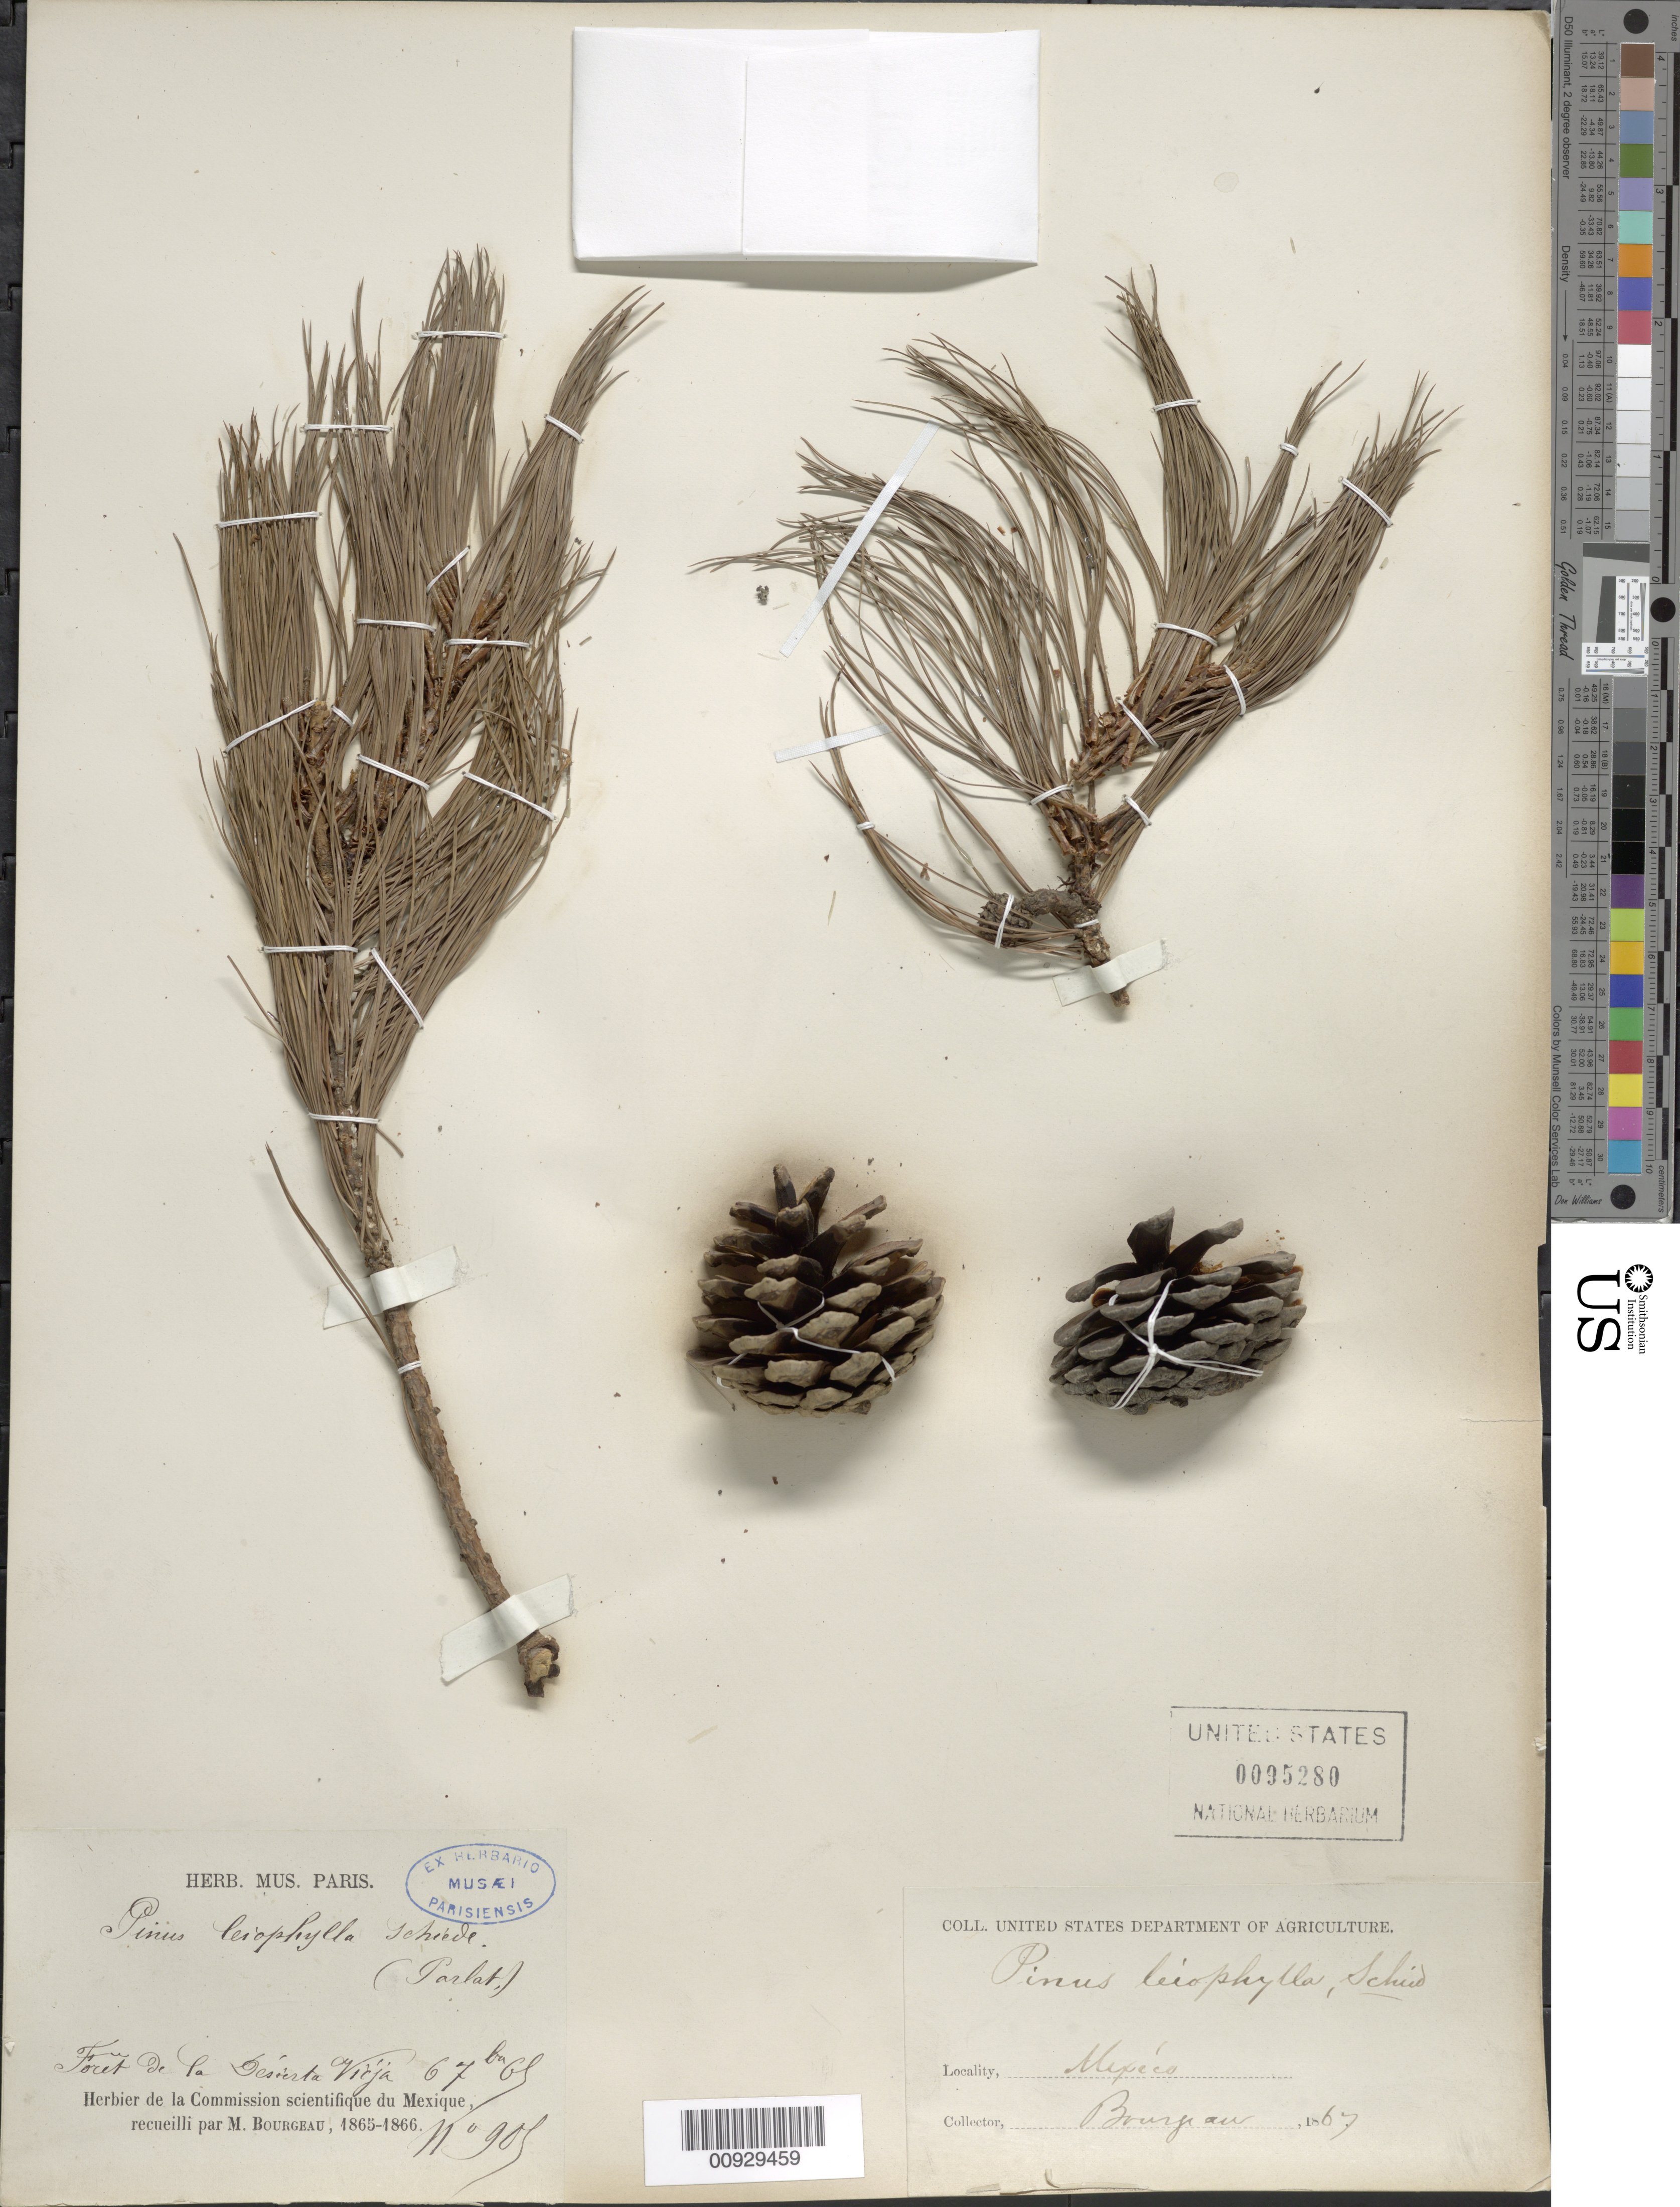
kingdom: Plantae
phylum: Tracheophyta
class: Pinopsida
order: Pinales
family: Pinaceae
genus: Pinus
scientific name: Pinus leiophylla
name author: Schiede ex Schltdl. & Cham.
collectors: E. Bourgeau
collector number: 905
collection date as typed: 06 Sep 1865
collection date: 1865-09-06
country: Mexico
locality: Forêt de la Désierta Vieja.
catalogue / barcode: US 95280